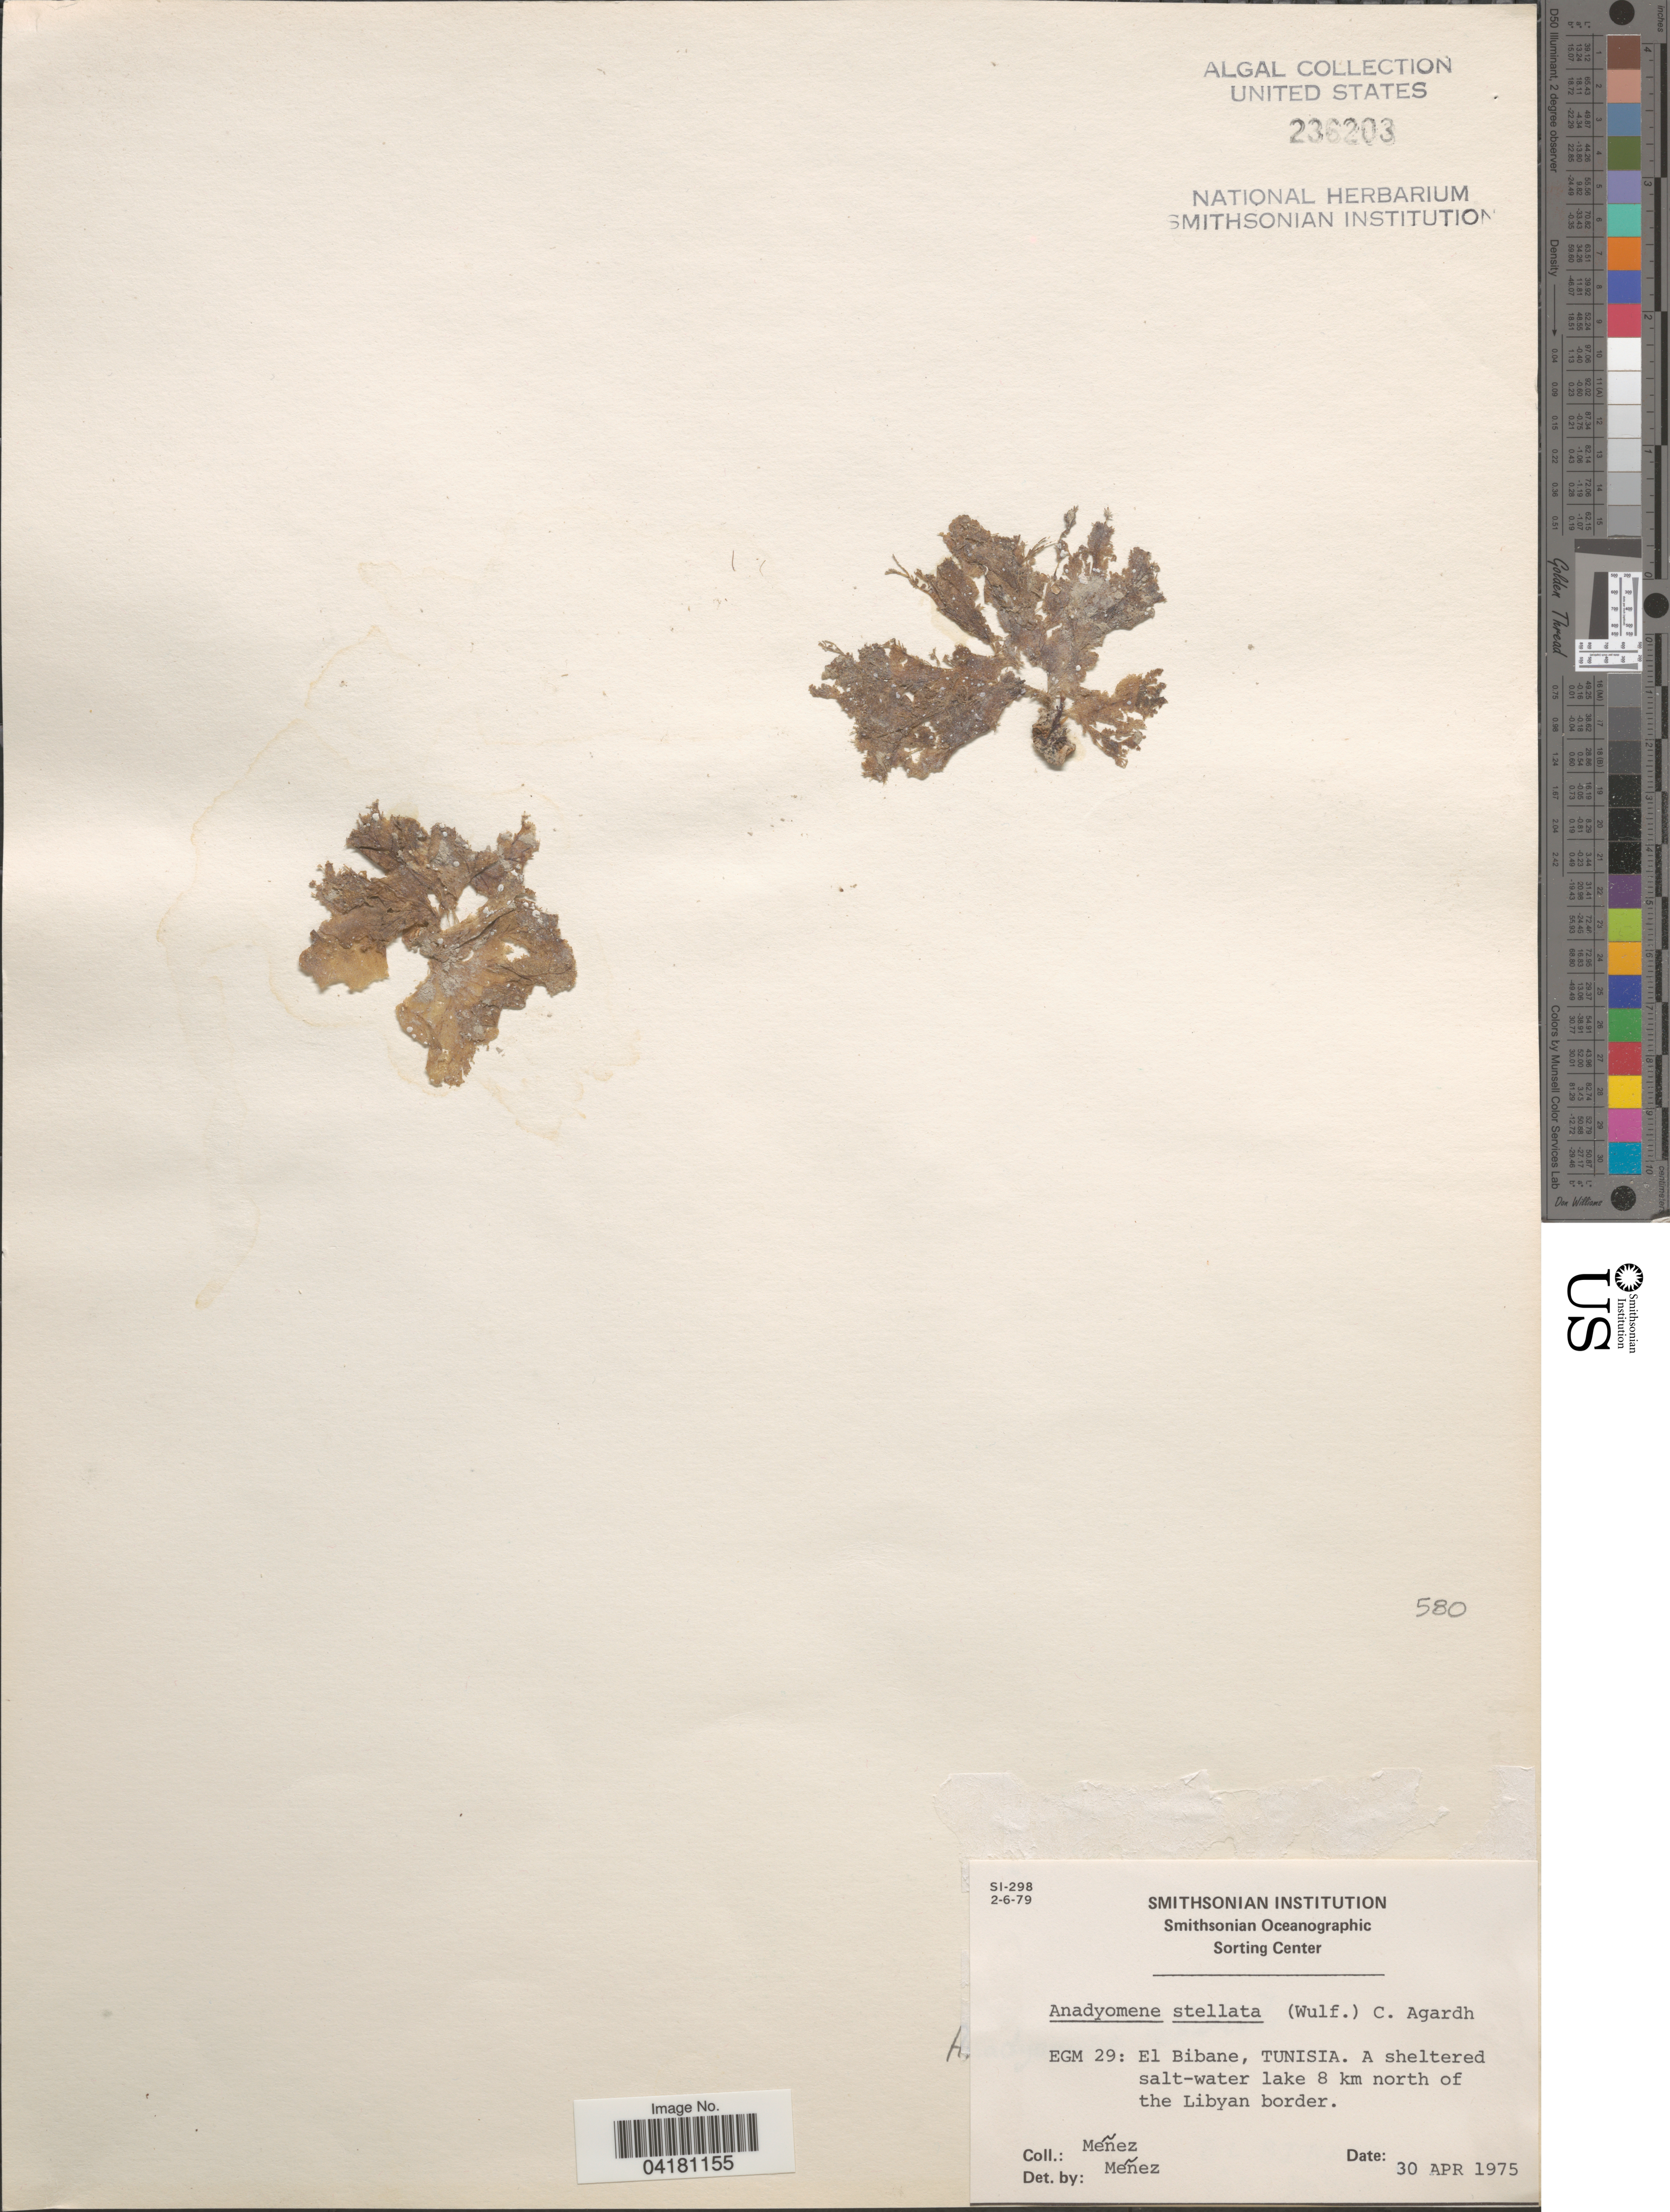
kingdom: Plantae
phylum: Chlorophyta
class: Ulvophyceae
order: Cladophorales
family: Anadyomenaceae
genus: Anadyomene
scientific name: Anadyomene stellata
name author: (Wulfen) C. Agardh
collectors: Menez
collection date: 1975-04-30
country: Tunisia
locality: EGM 29: El Bibane. A sheltered salt-water lake 8 km north of the Libyan border.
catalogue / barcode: US 236203